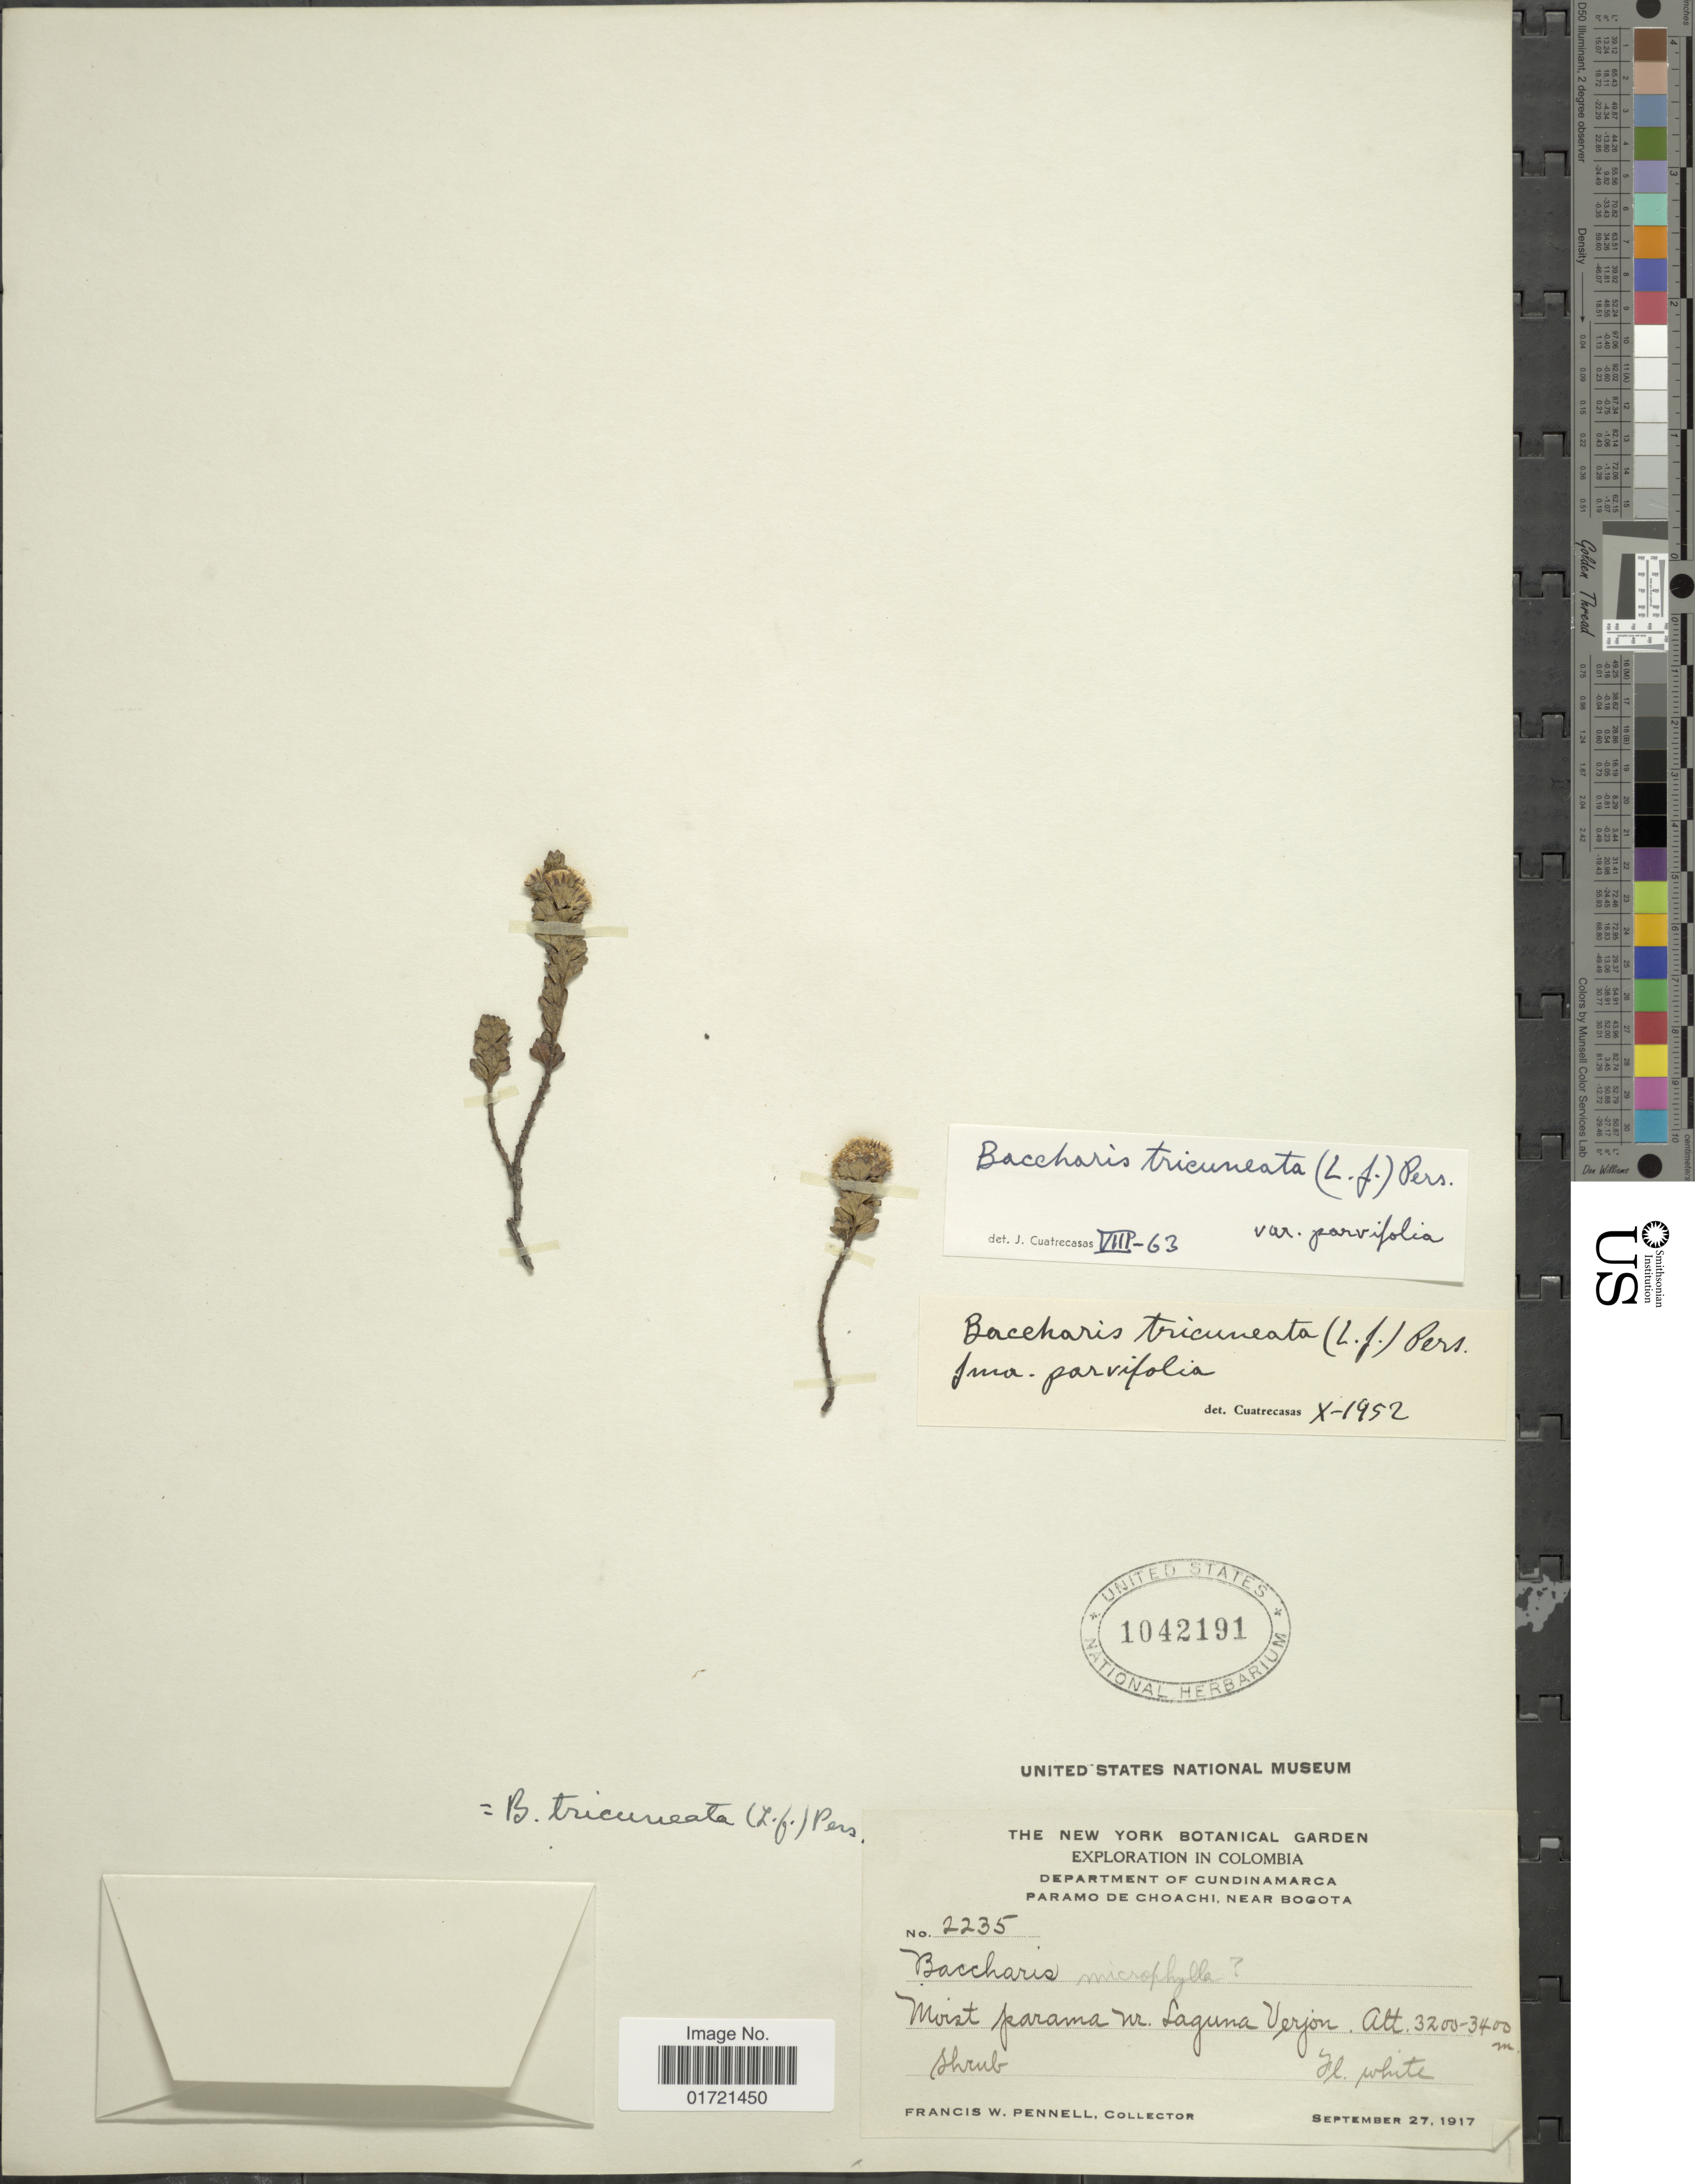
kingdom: Plantae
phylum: Tracheophyta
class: Magnoliopsida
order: Asterales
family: Asteraceae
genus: Baccharis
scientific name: Baccharis tricuneata var. parvifolia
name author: Cuatrec.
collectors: F. W. Pennell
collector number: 2235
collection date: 1917-09-27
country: Colombia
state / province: Cundinamarca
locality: Paramo de Choachi, near Bogota, Moist parama nr. Laguna Verjon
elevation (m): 3200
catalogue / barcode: US 1042191